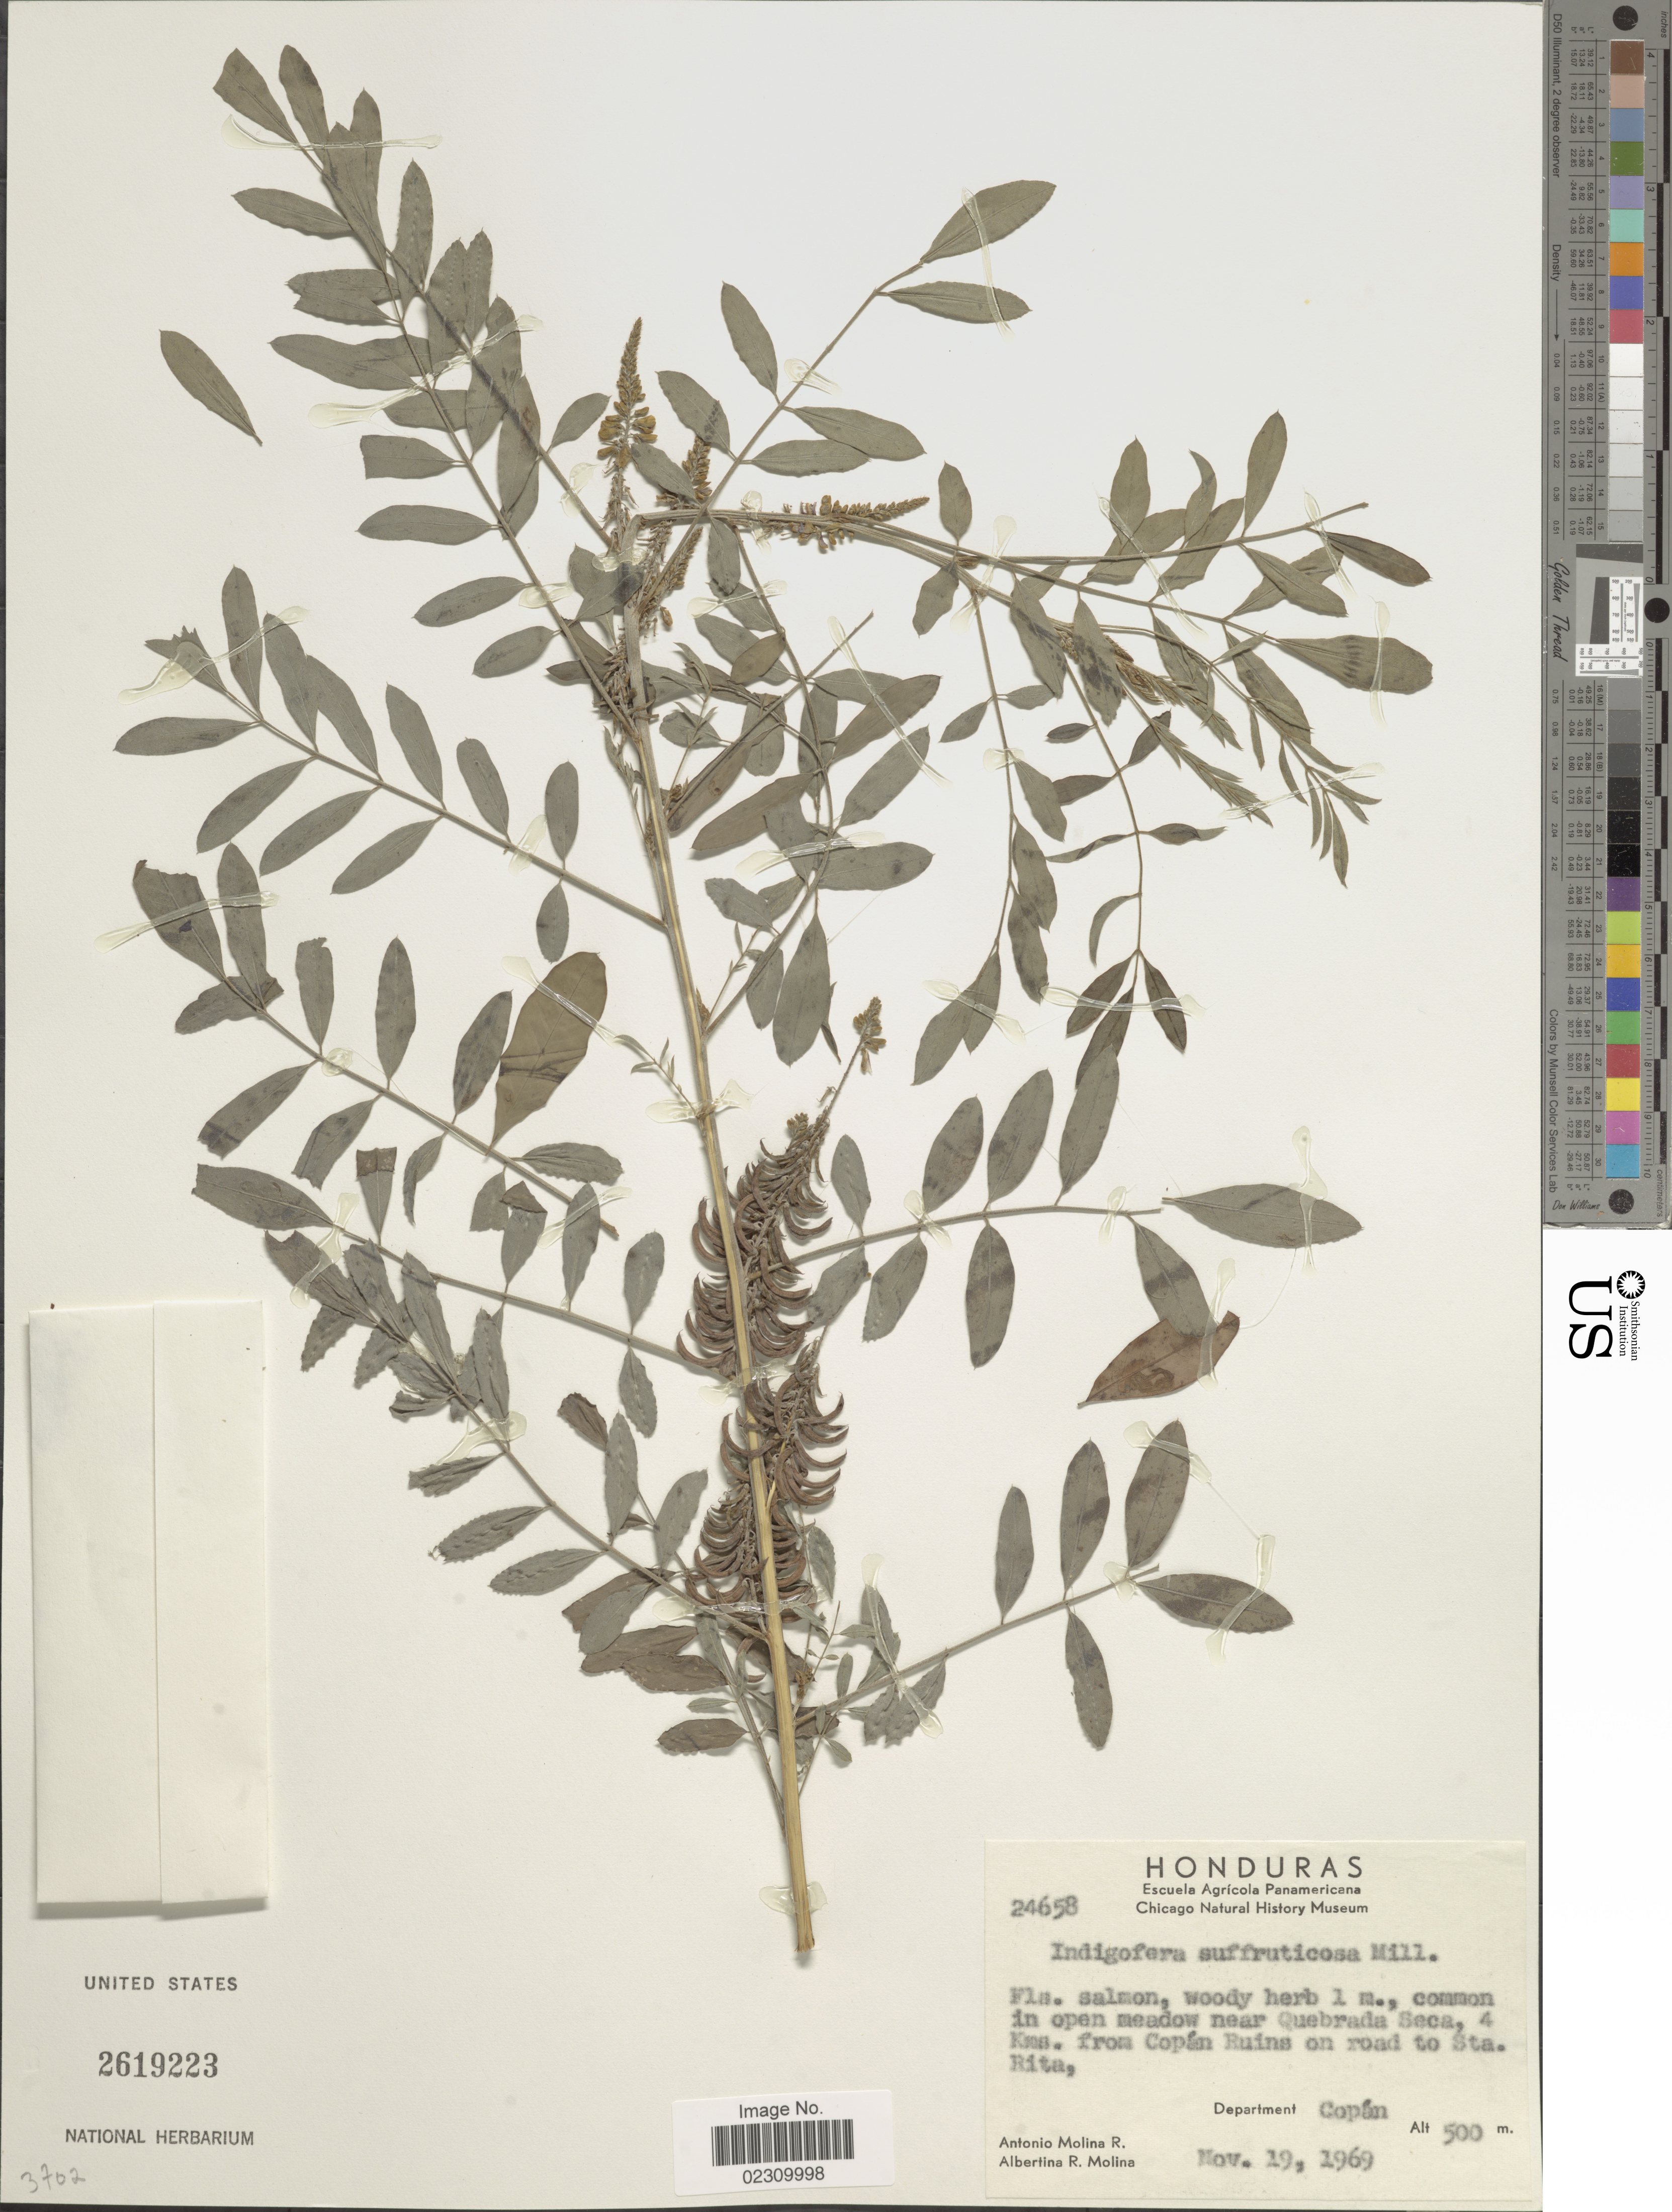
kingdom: Plantae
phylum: Tracheophyta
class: Magnoliopsida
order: Fabales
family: Fabaceae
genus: Indigofera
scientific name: Indigofera suffruticosa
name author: Mill.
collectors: A. Molina R. & A. R. Molina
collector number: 24658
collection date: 1969-11-19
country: Honduras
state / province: Copán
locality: Common in open meadow near Quebrada Seca, 4 km. from Copan Ruins on road to Sta. Rita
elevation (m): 500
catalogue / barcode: US 2619223